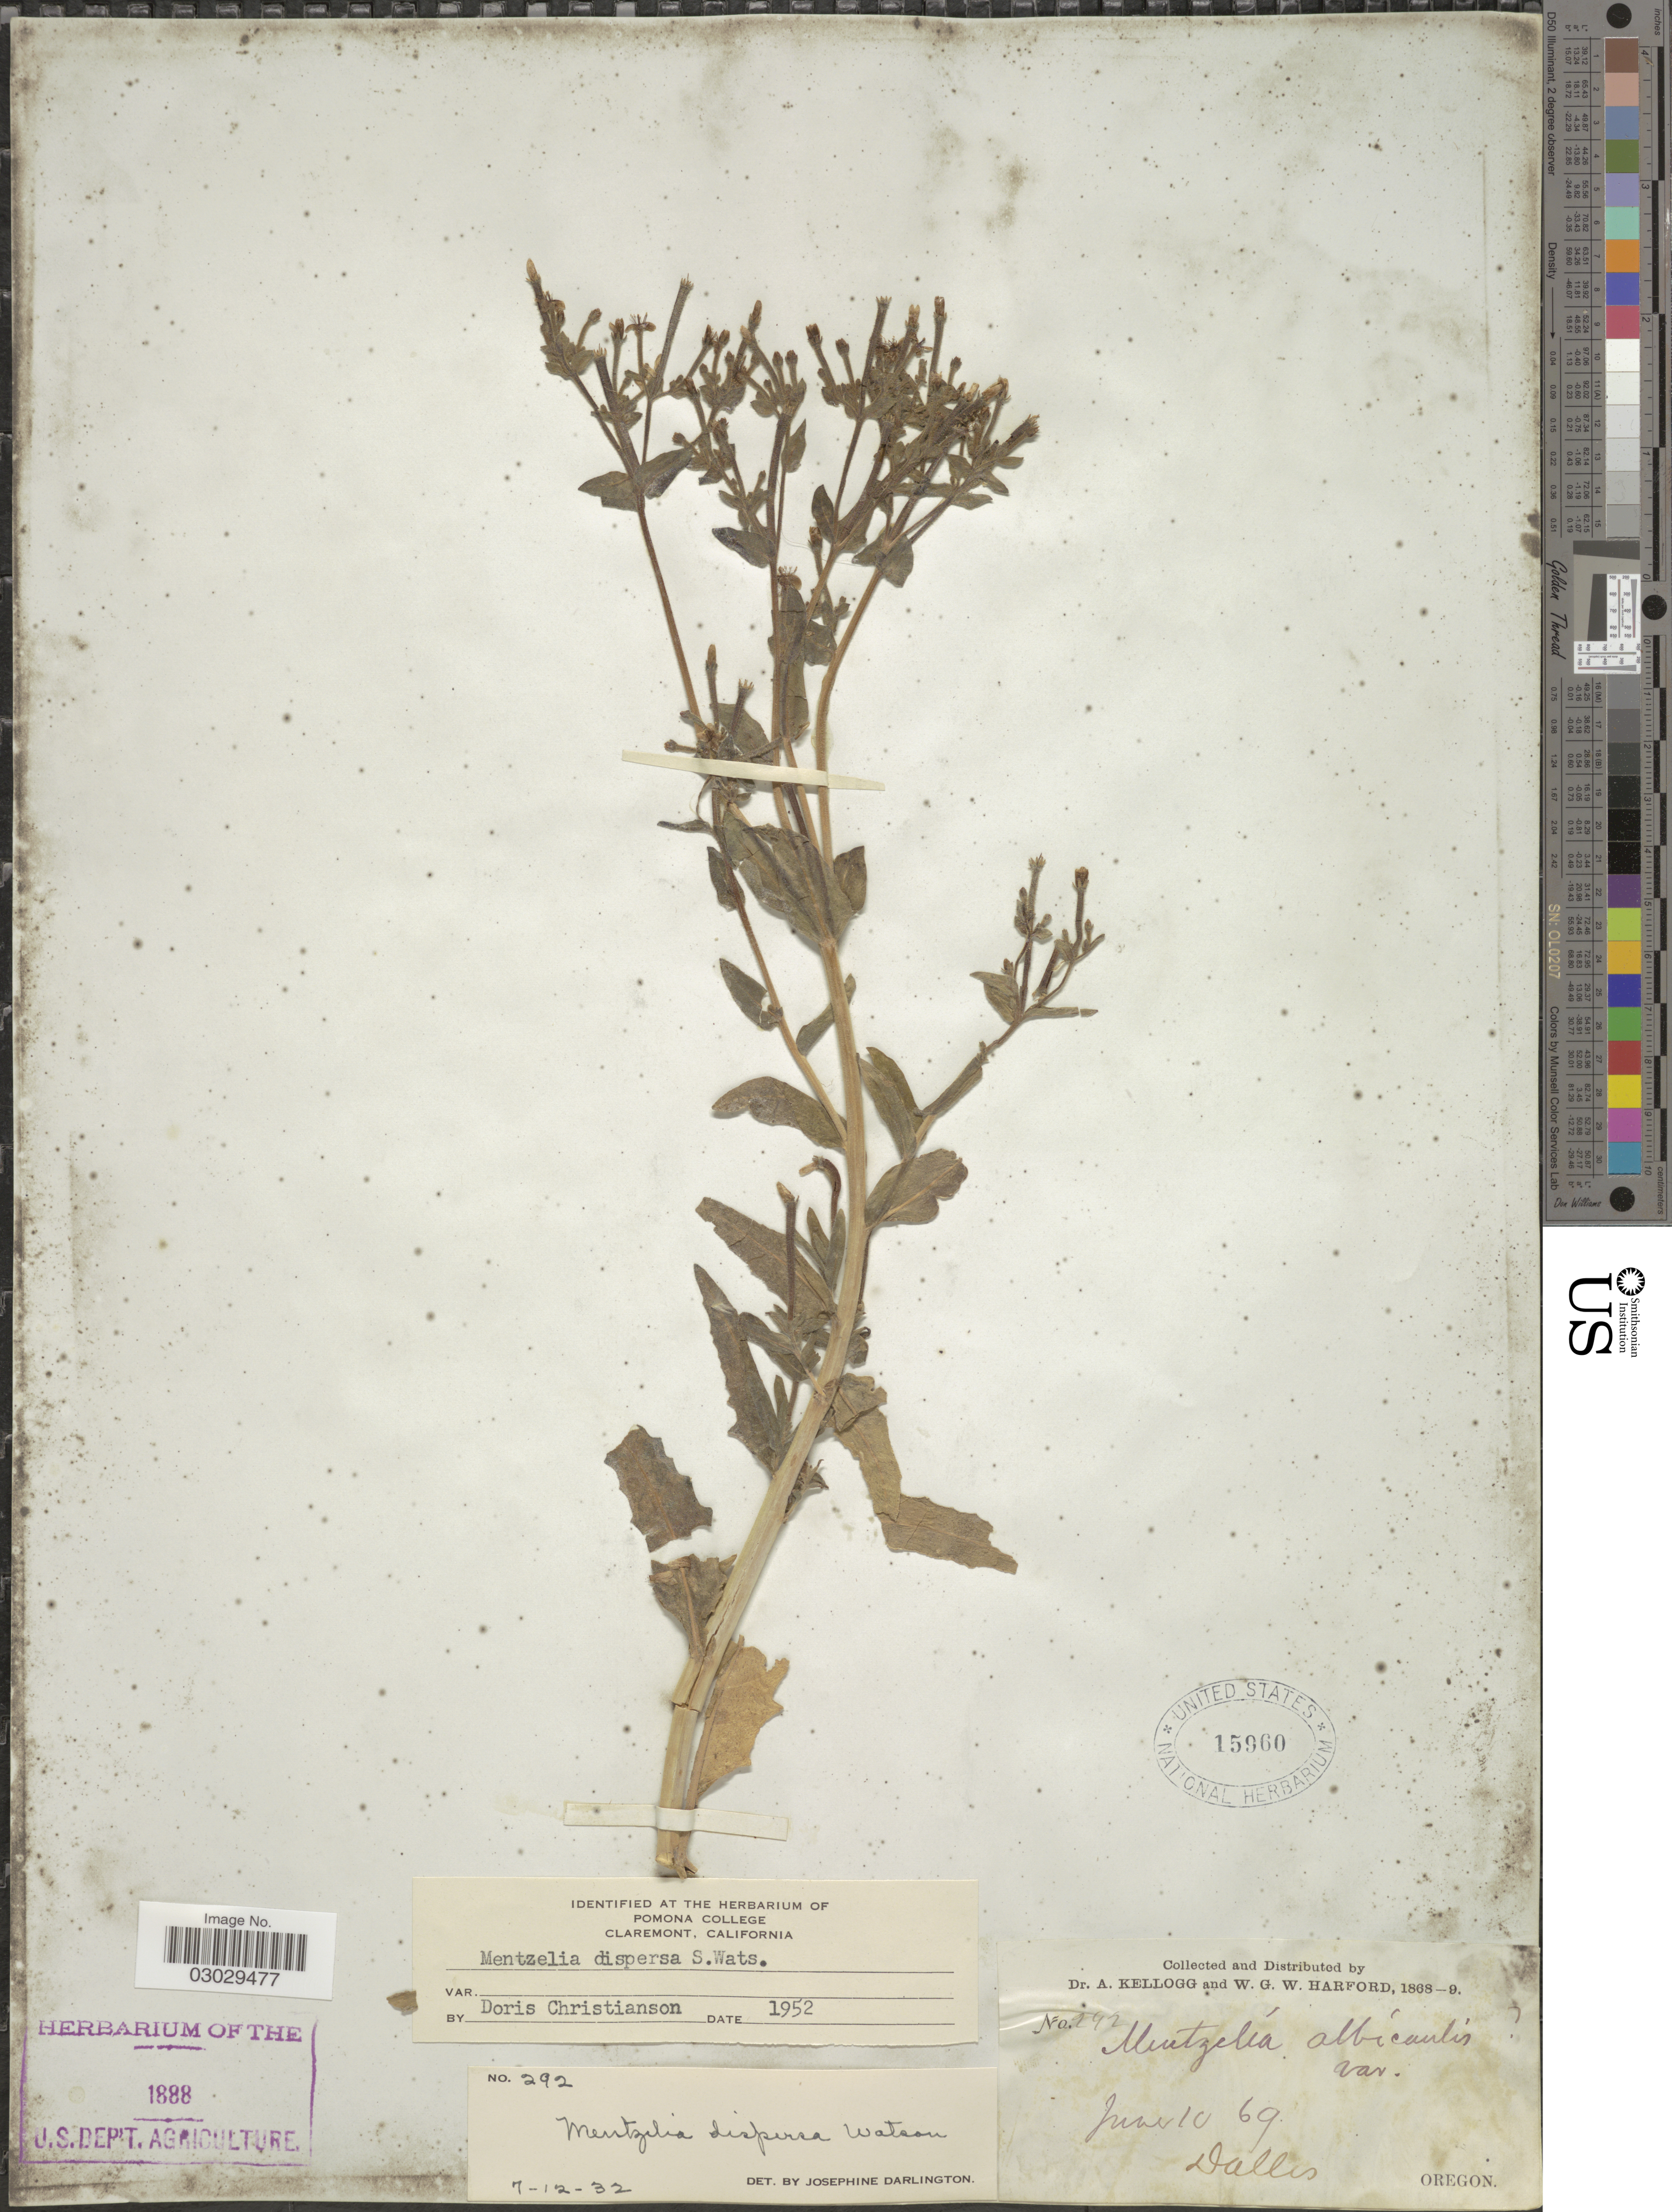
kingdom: Plantae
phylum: Tracheophyta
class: Magnoliopsida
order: Cornales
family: Loasaceae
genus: Mentzelia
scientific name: Mentzelia dispersa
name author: S. Watson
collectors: A. Kellogg & W. G. W. Harford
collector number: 292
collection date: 1869-06-10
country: United States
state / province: Oregon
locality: Dallas.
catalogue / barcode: US 15960